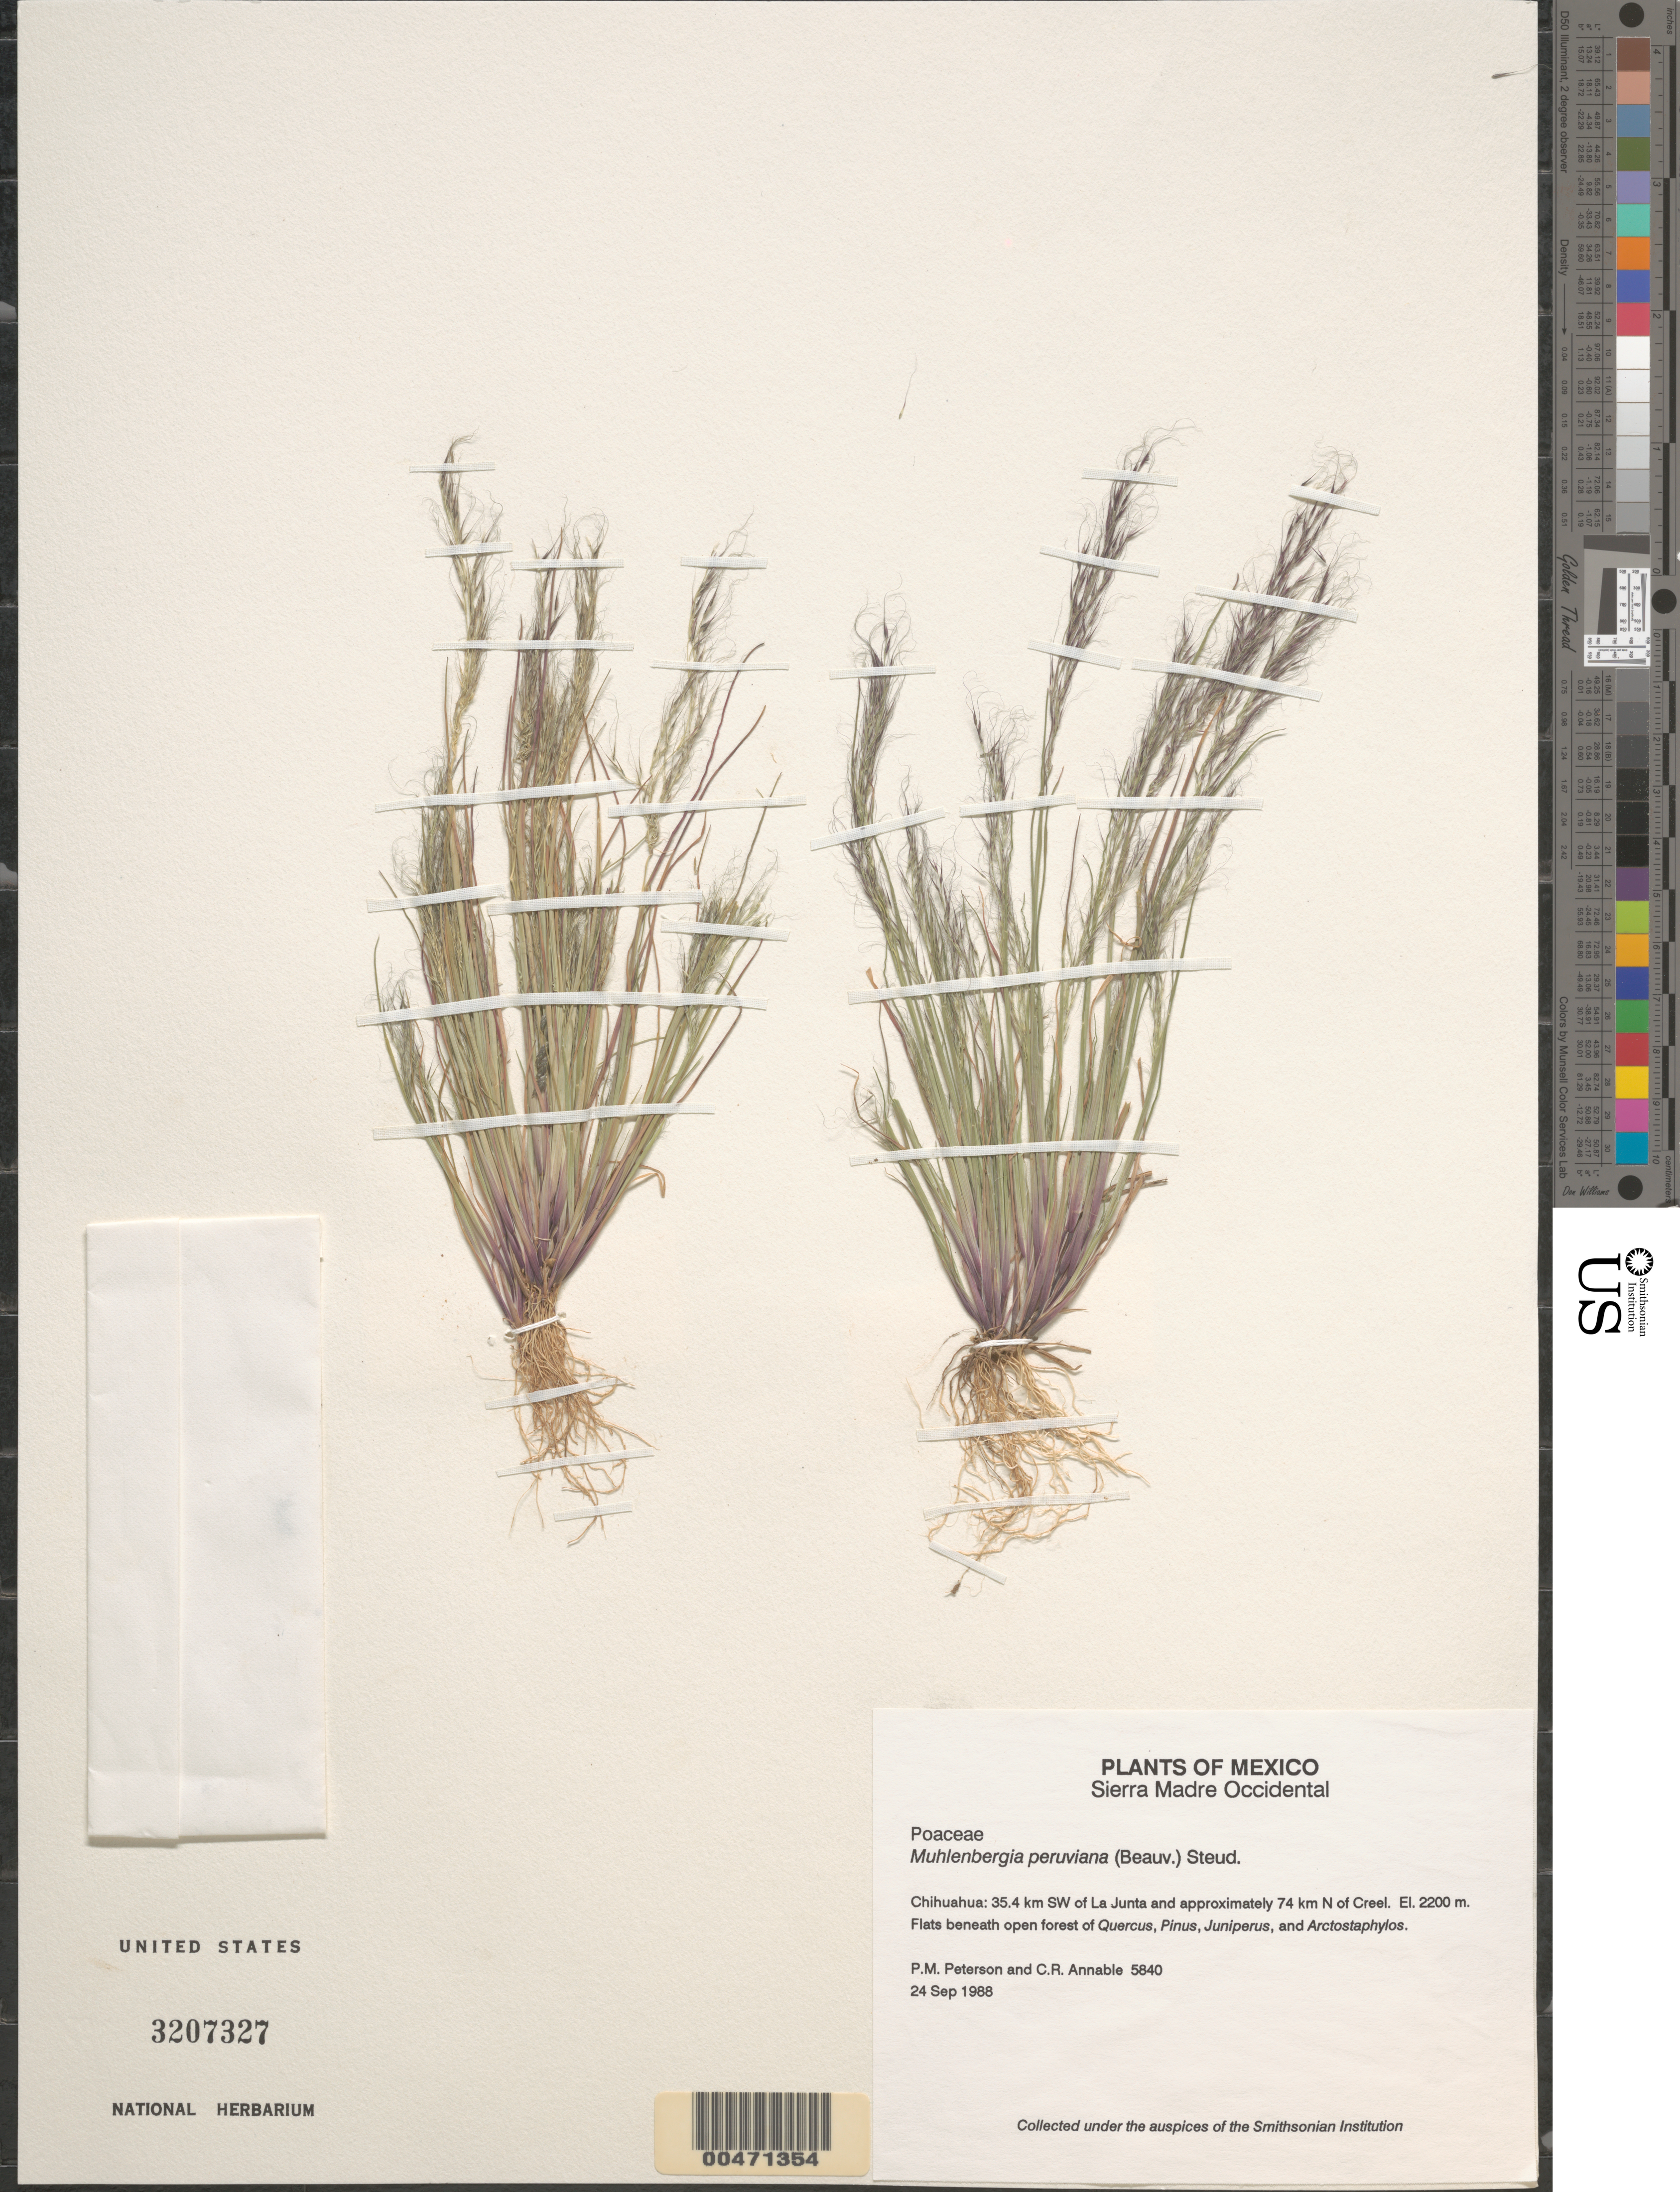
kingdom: Plantae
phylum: Tracheophyta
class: Liliopsida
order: Poales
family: Poaceae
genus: Muhlenbergia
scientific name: Muhlenbergia peruviana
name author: (P. Beauv.) Steud.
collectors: P. M. Peterson & C. R. Annable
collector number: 05840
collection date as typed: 24 Sep 1988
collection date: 1988-09-24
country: Mexico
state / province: Chihuahua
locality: Sierra Madre Occidental, 35.4 km SW of La Junta and approximately 74 km N of Creel.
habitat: Flats beneath open forest of Quercus, Pinus, Juniperus, and Arctostaphylos.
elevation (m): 2200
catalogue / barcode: US 3207327